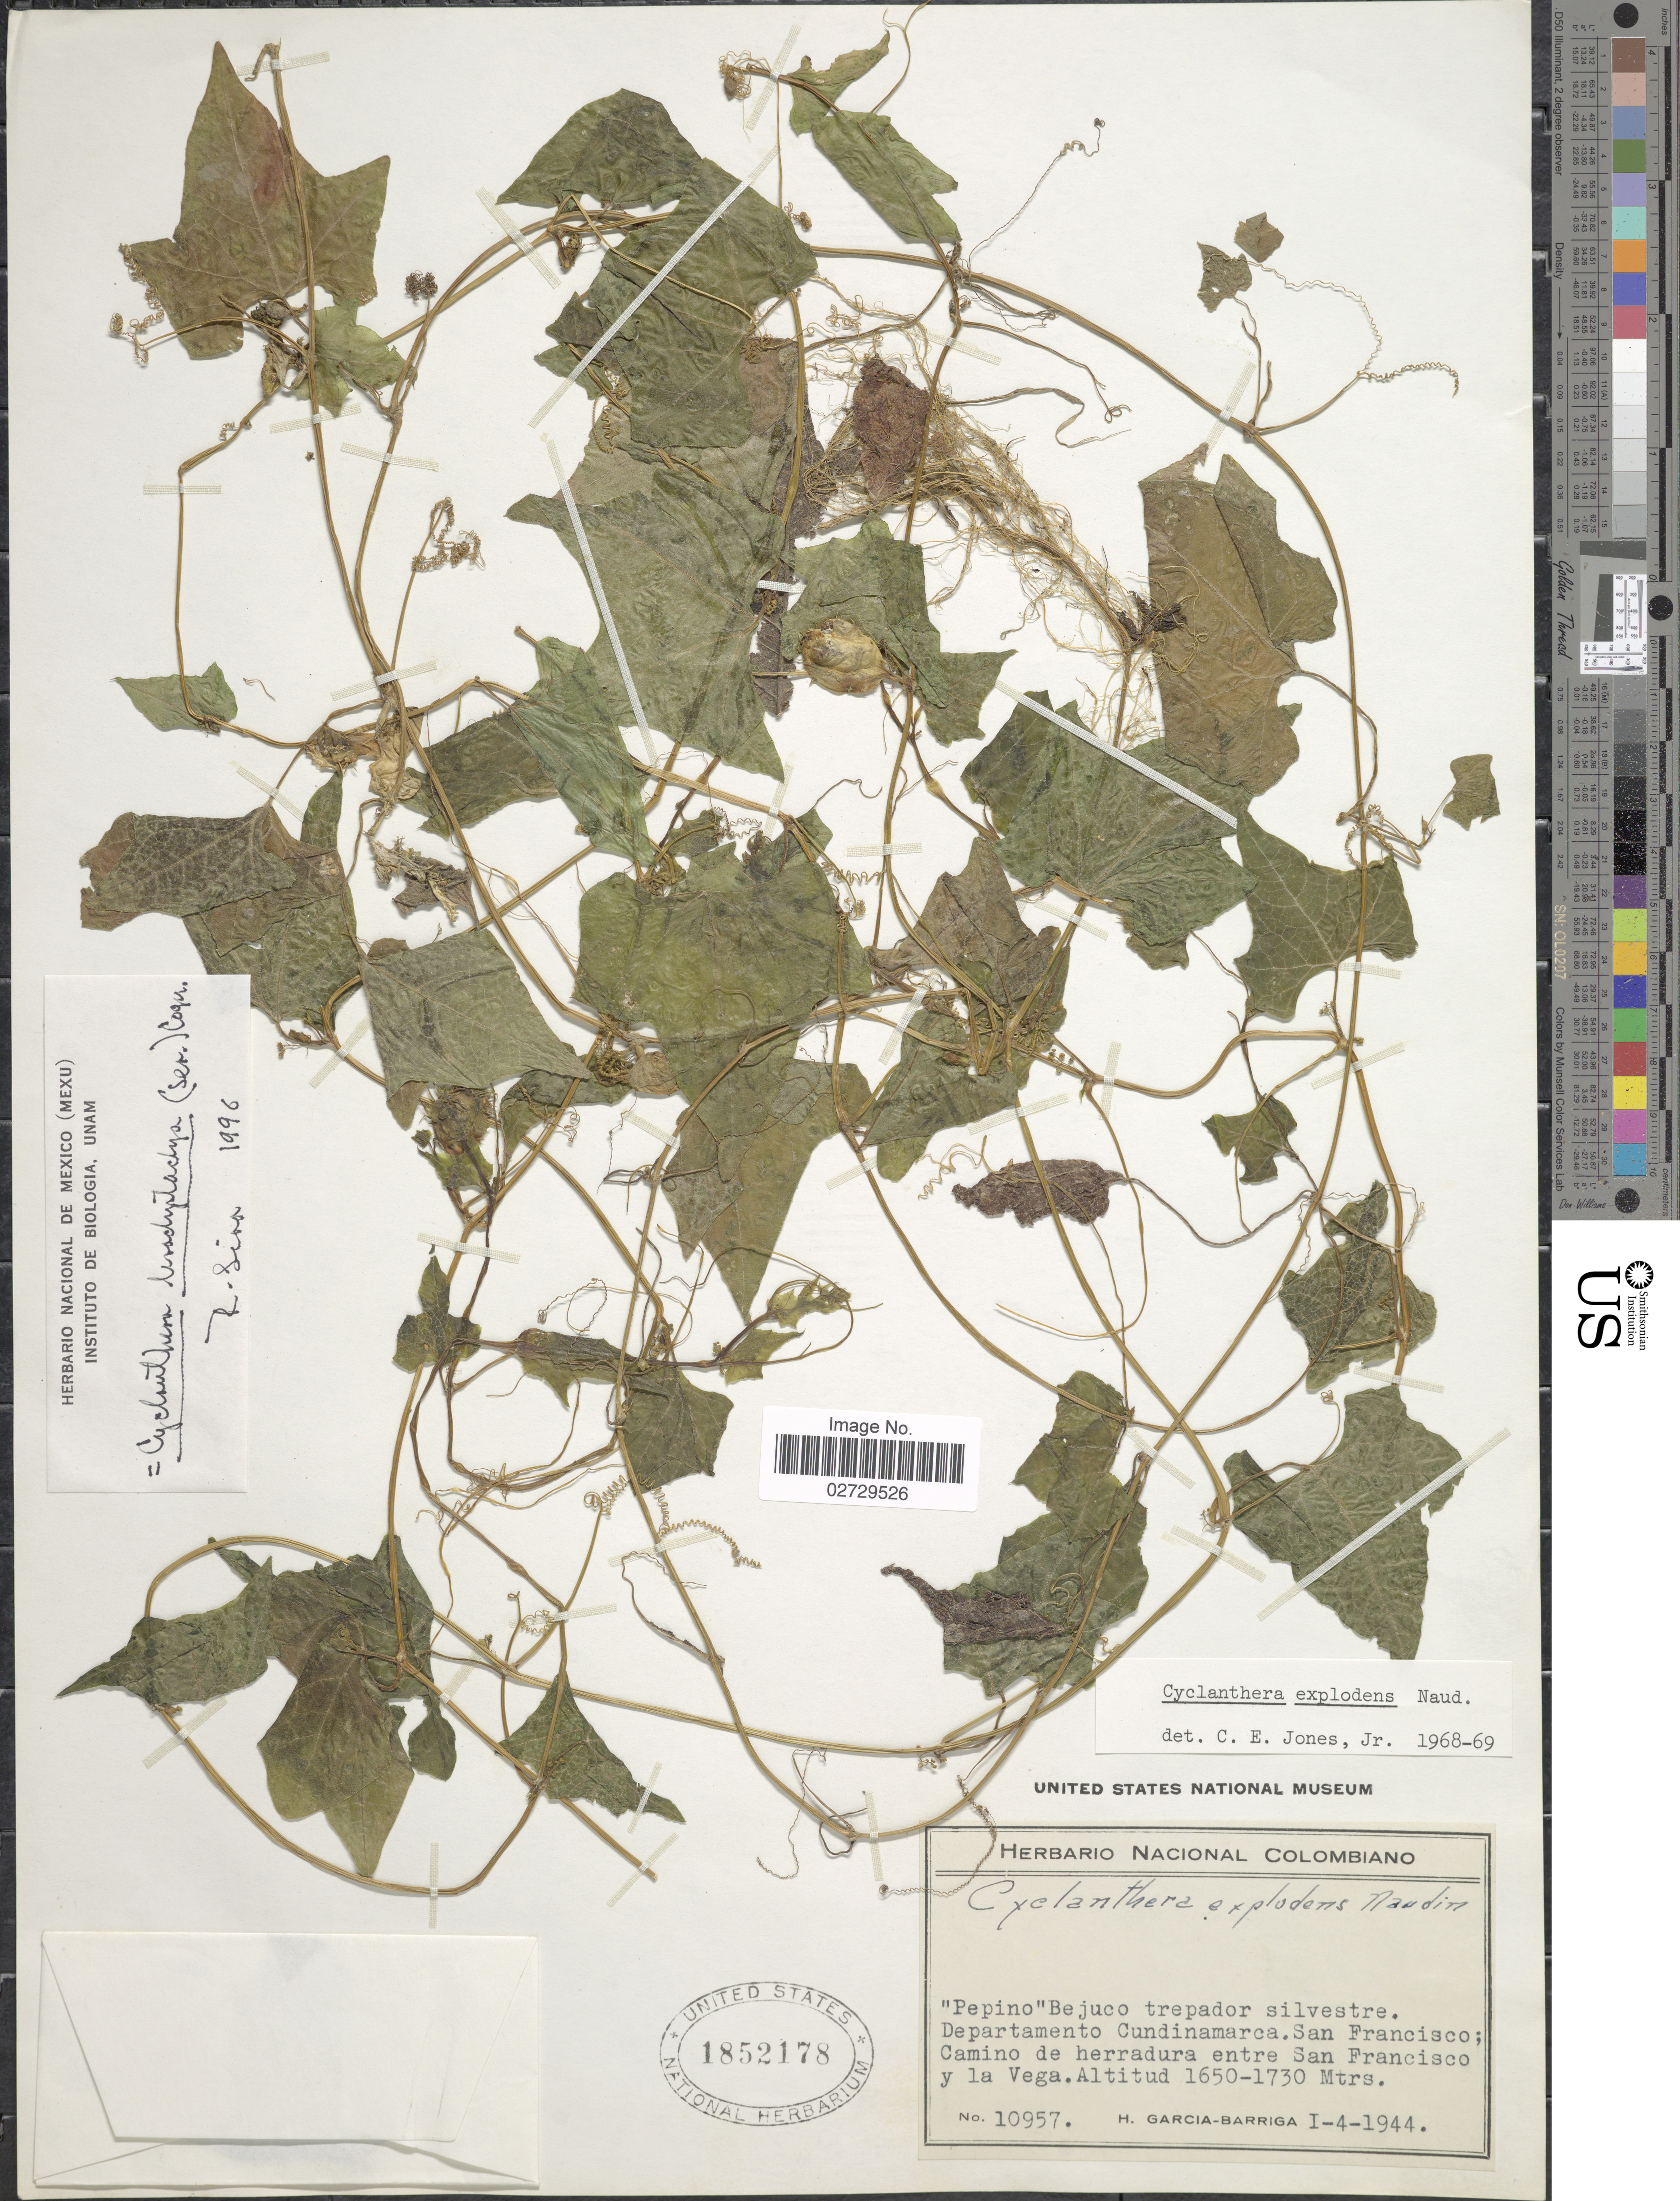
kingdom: Plantae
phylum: Tracheophyta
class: Magnoliopsida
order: Cucurbitales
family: Cucurbitaceae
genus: Cyclanthera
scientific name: Cyclanthera brachystachya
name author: (DC.) Cogn.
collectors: H. García Barriga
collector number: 10957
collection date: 1944-01-04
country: Colombia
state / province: Cundinamarca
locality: Departamento Cundinamarca. San Francisco; Camino de herradura entre San Francisco y la Vega.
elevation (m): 1650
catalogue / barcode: US 1852178